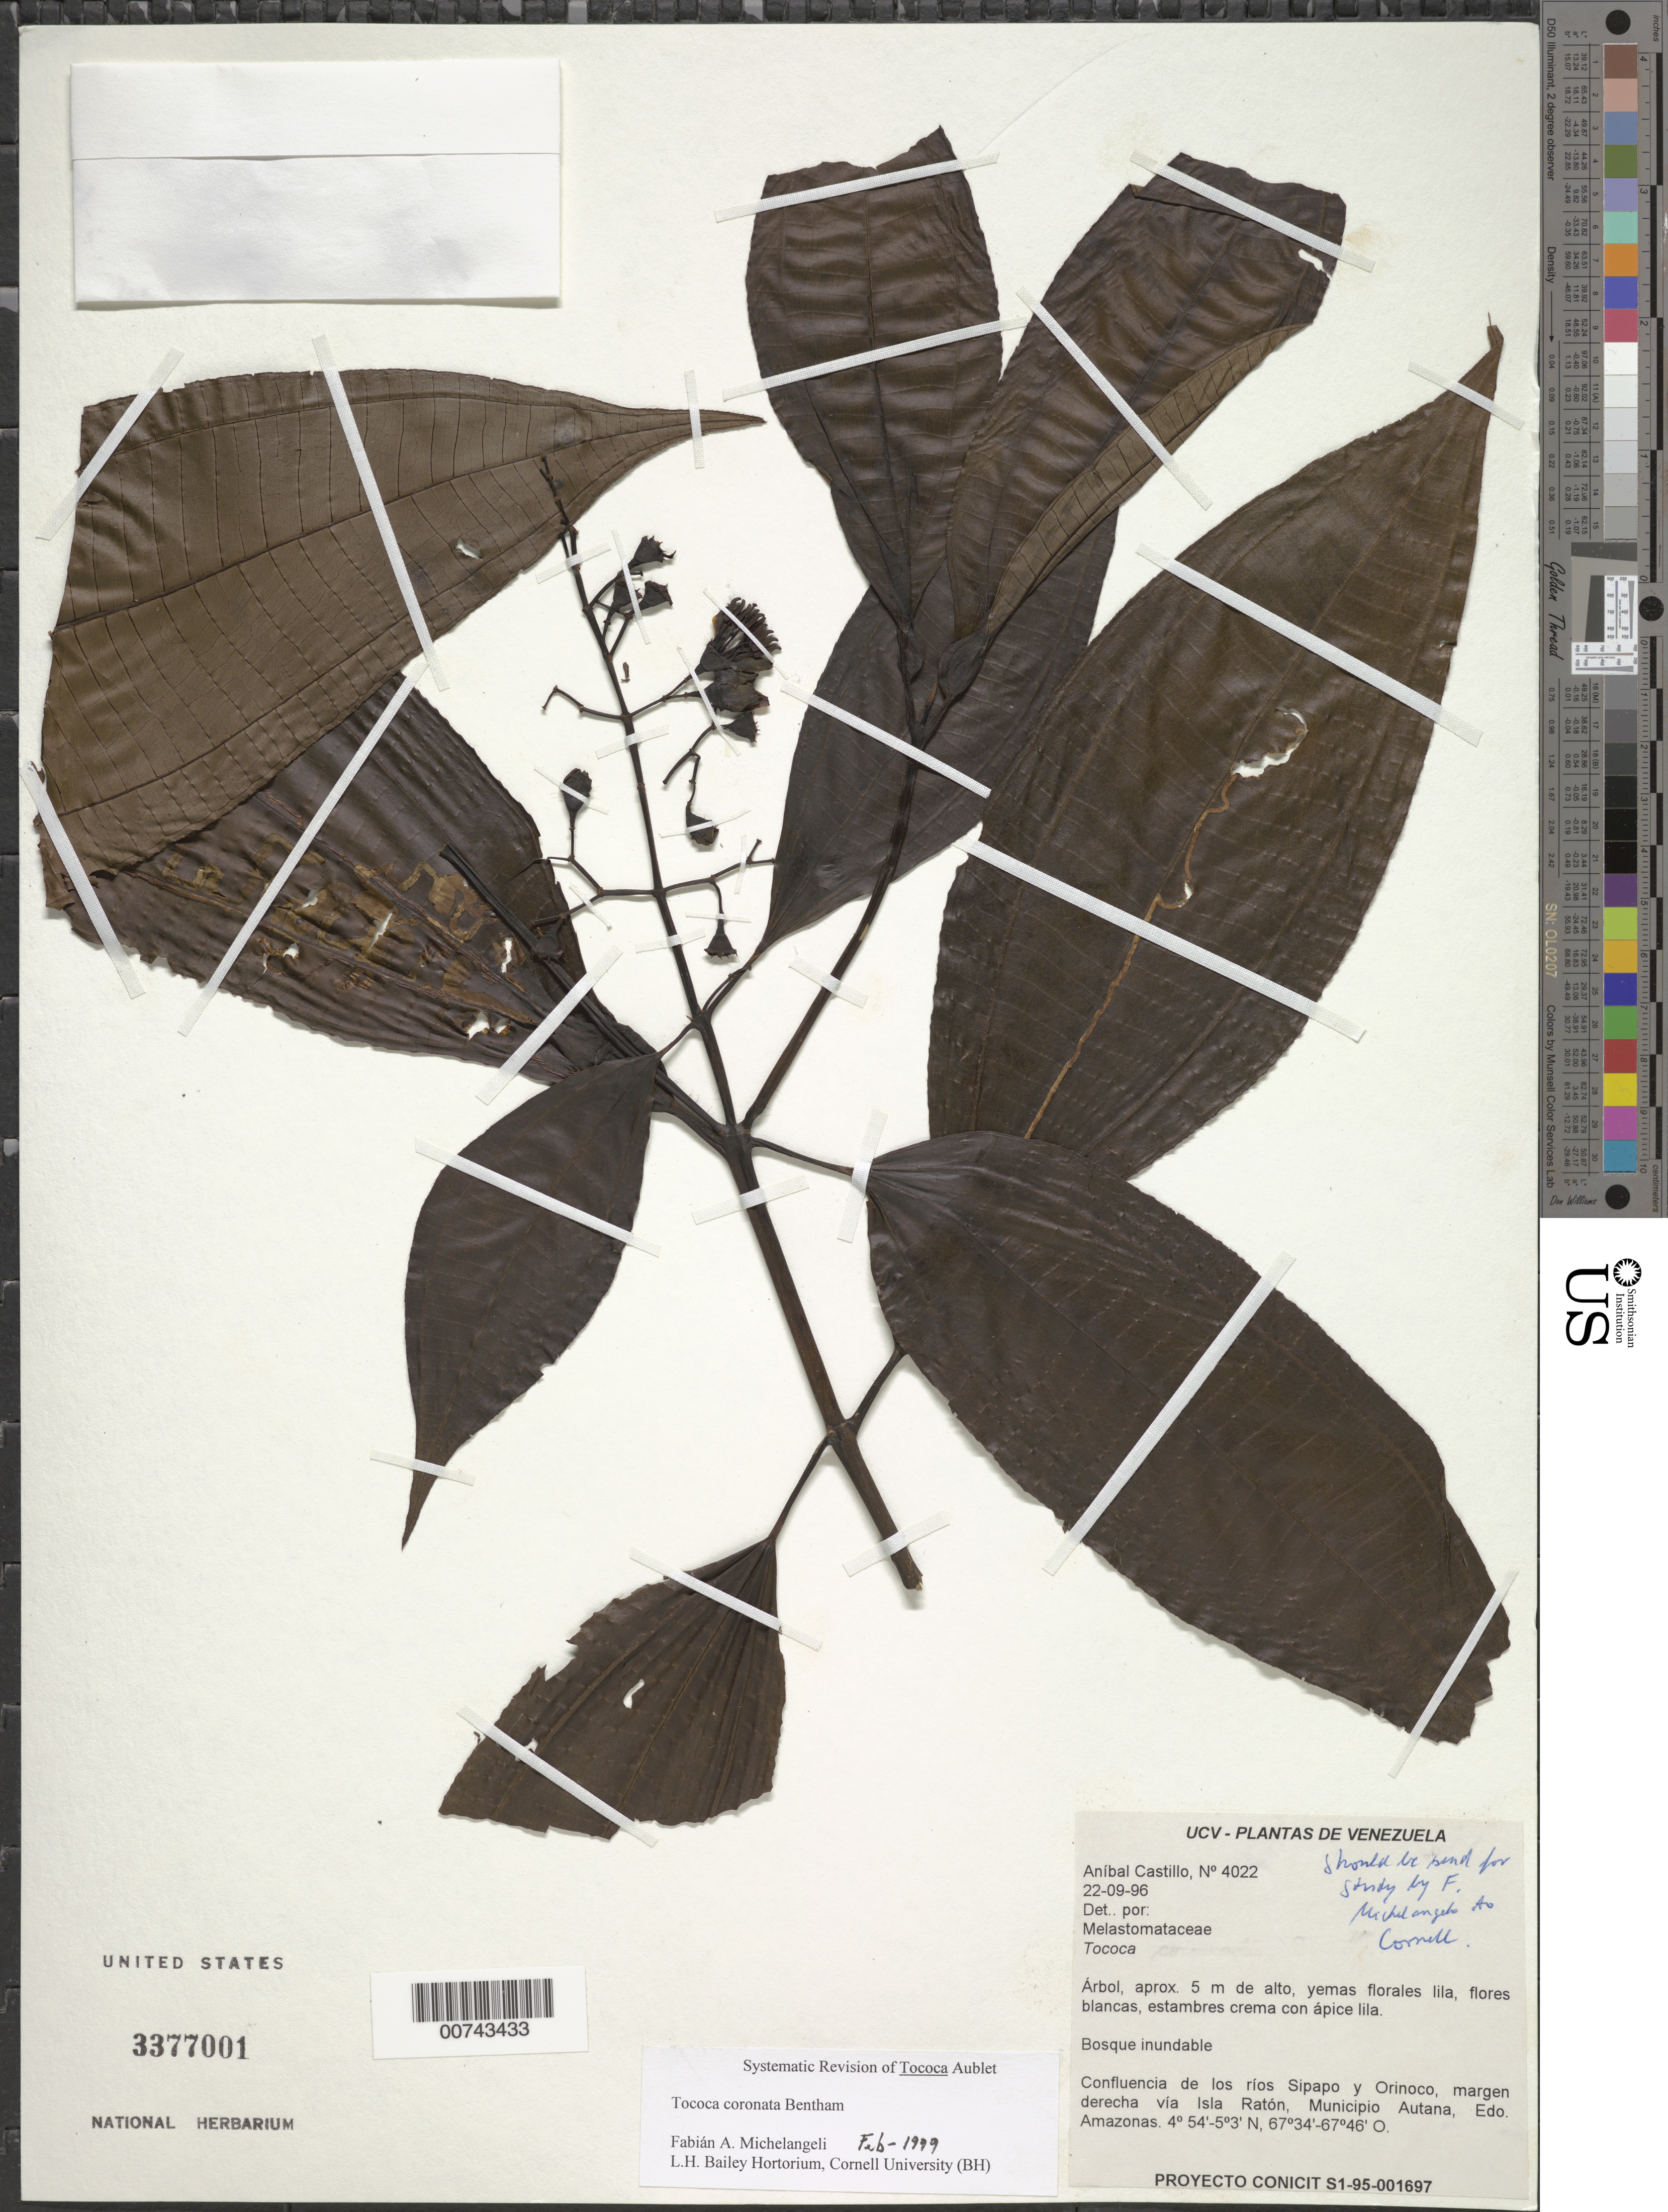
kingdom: Plantae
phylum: Tracheophyta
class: Magnoliopsida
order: Myrtales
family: Melastomataceae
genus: Tococa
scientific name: Tococa coronata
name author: Benth.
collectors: A. Castillo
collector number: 4022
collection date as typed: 22-Sep-96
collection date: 1996-09-22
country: Venezuela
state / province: Amazonas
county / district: Autana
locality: Mun. Autana, confl. de Ríos Sipapo y Orinoco, margen derecha via Isla Raton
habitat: Bosque inundable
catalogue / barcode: US 3377001